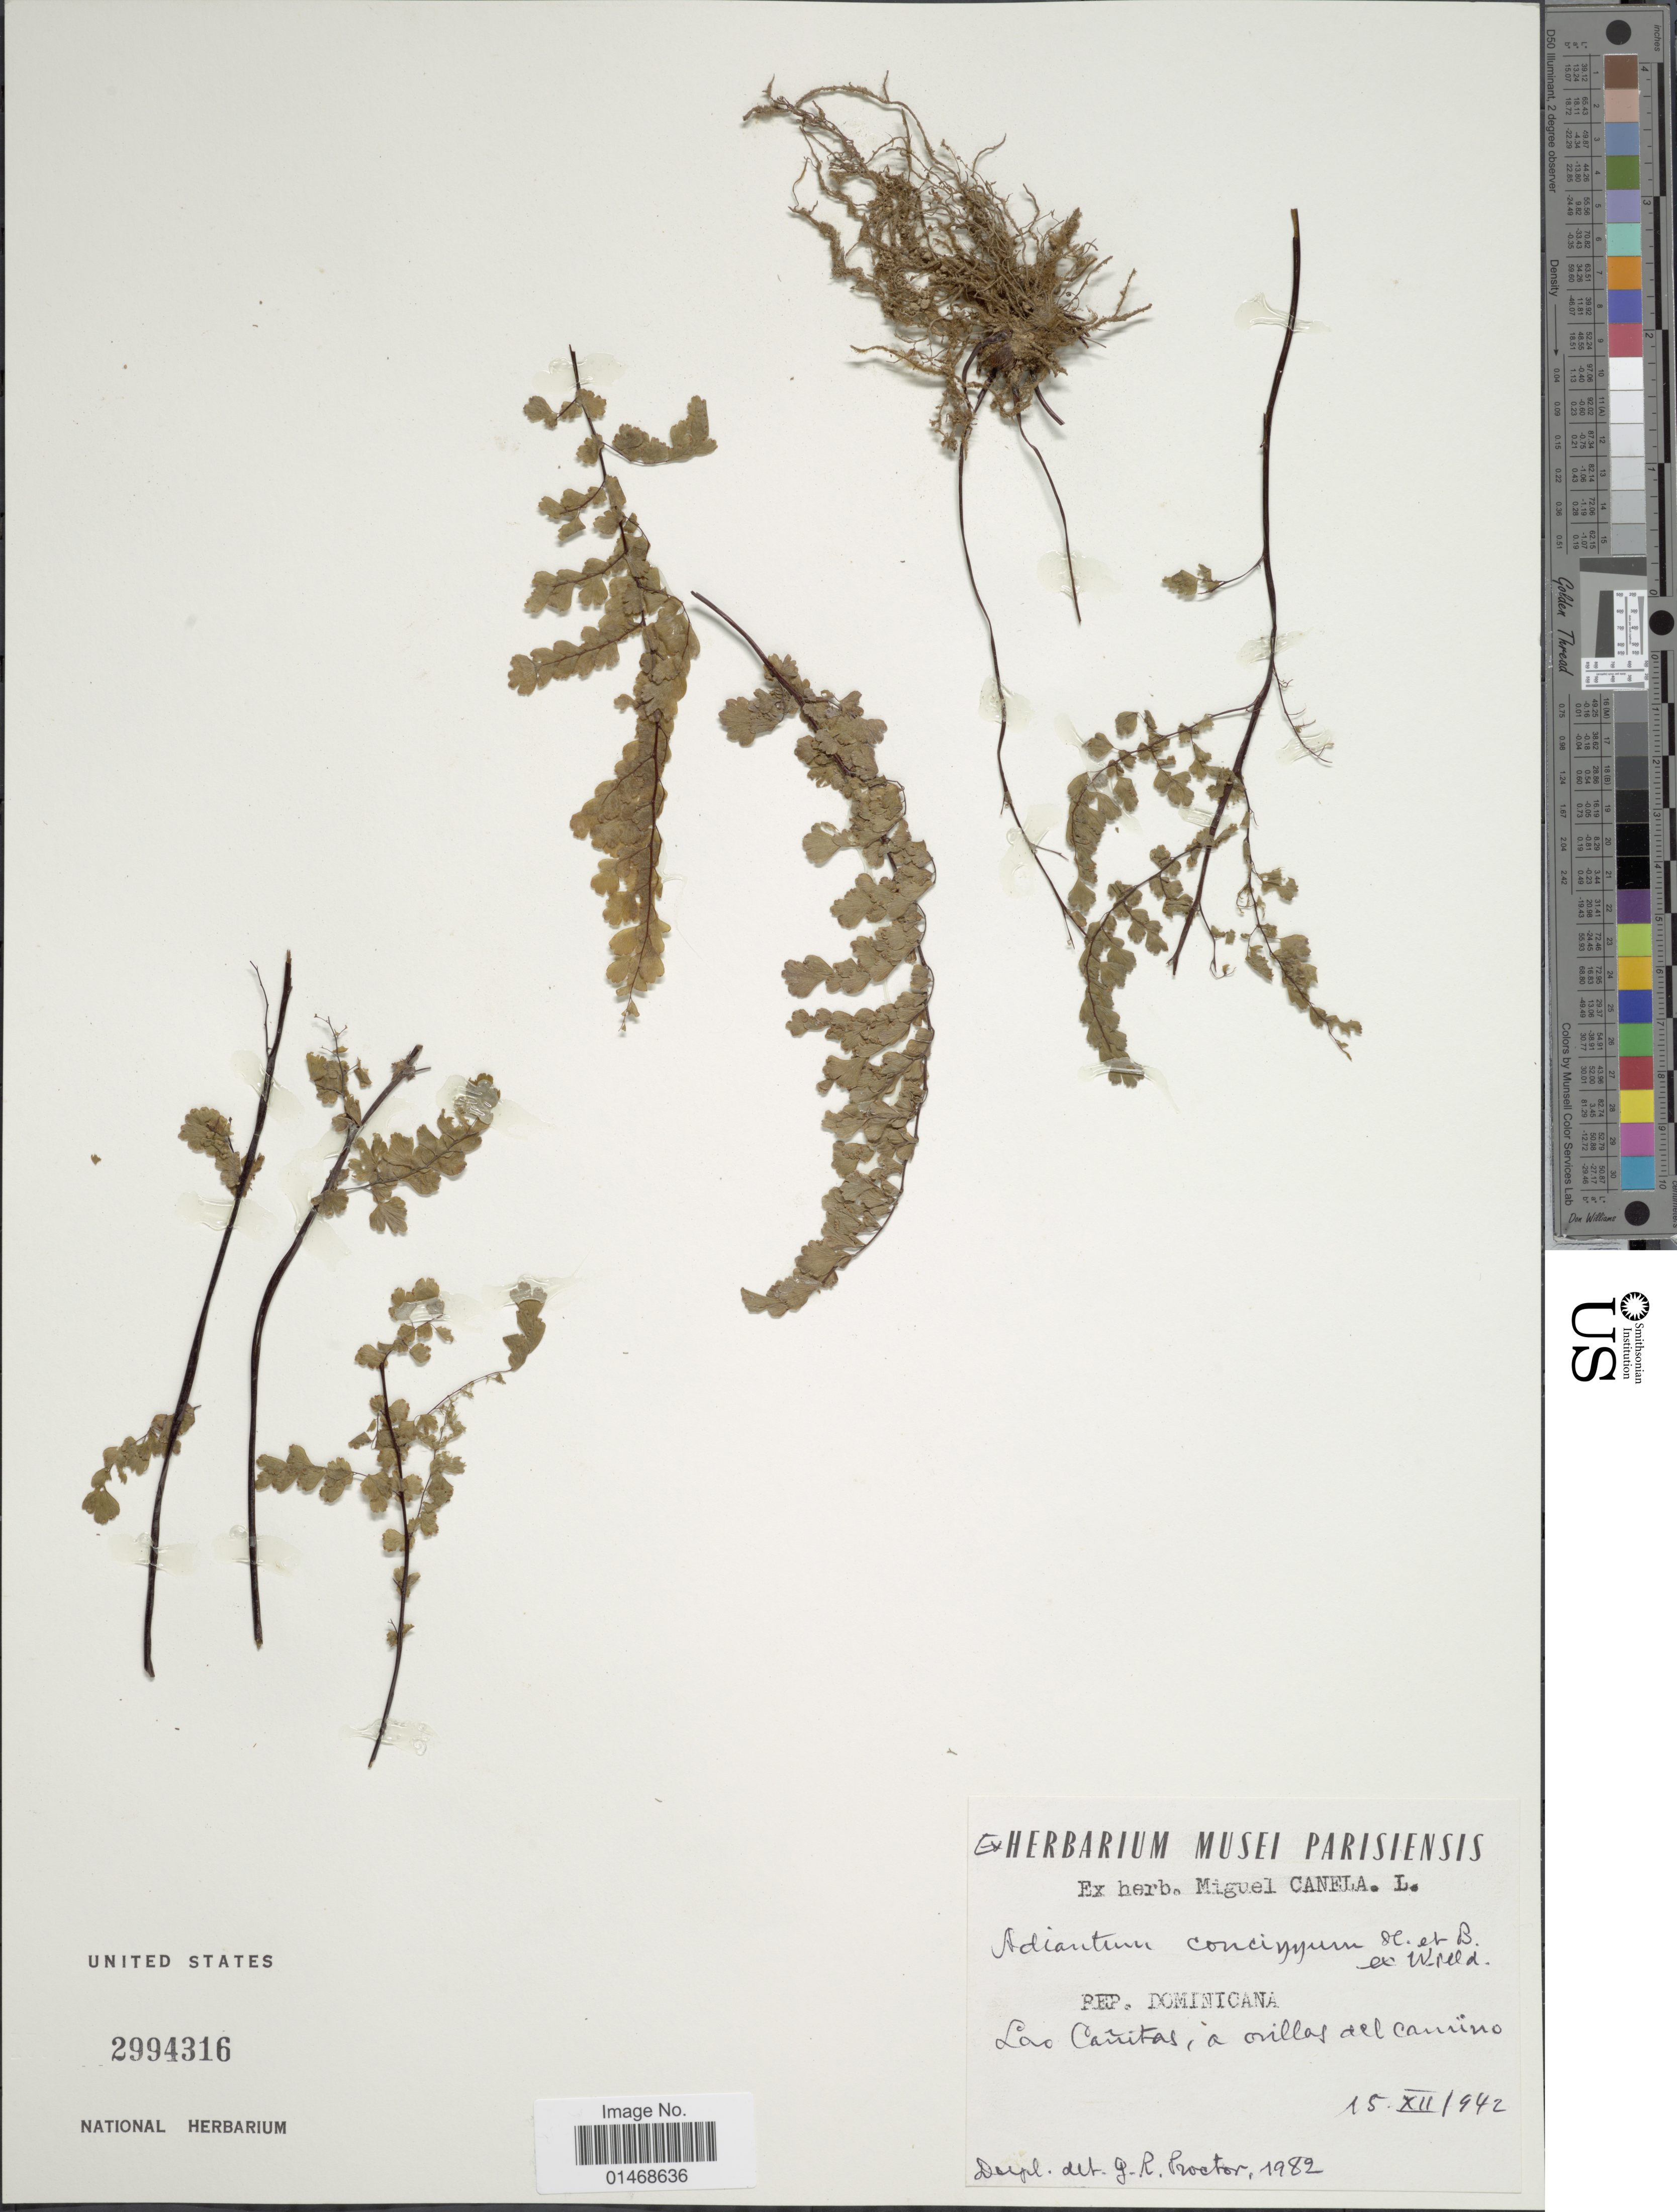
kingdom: Plantae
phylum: Tracheophyta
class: Polypodiopsida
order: Polypodiales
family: Pteridaceae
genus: Adiantum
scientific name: Adiantum concinnum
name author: Humb. & Bonpl. ex Willd.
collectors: ex herb. M. Canela-L.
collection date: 1942-12-15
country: Dominican Republic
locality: Las Cañitas, a orillas del camino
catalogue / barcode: US 2994316